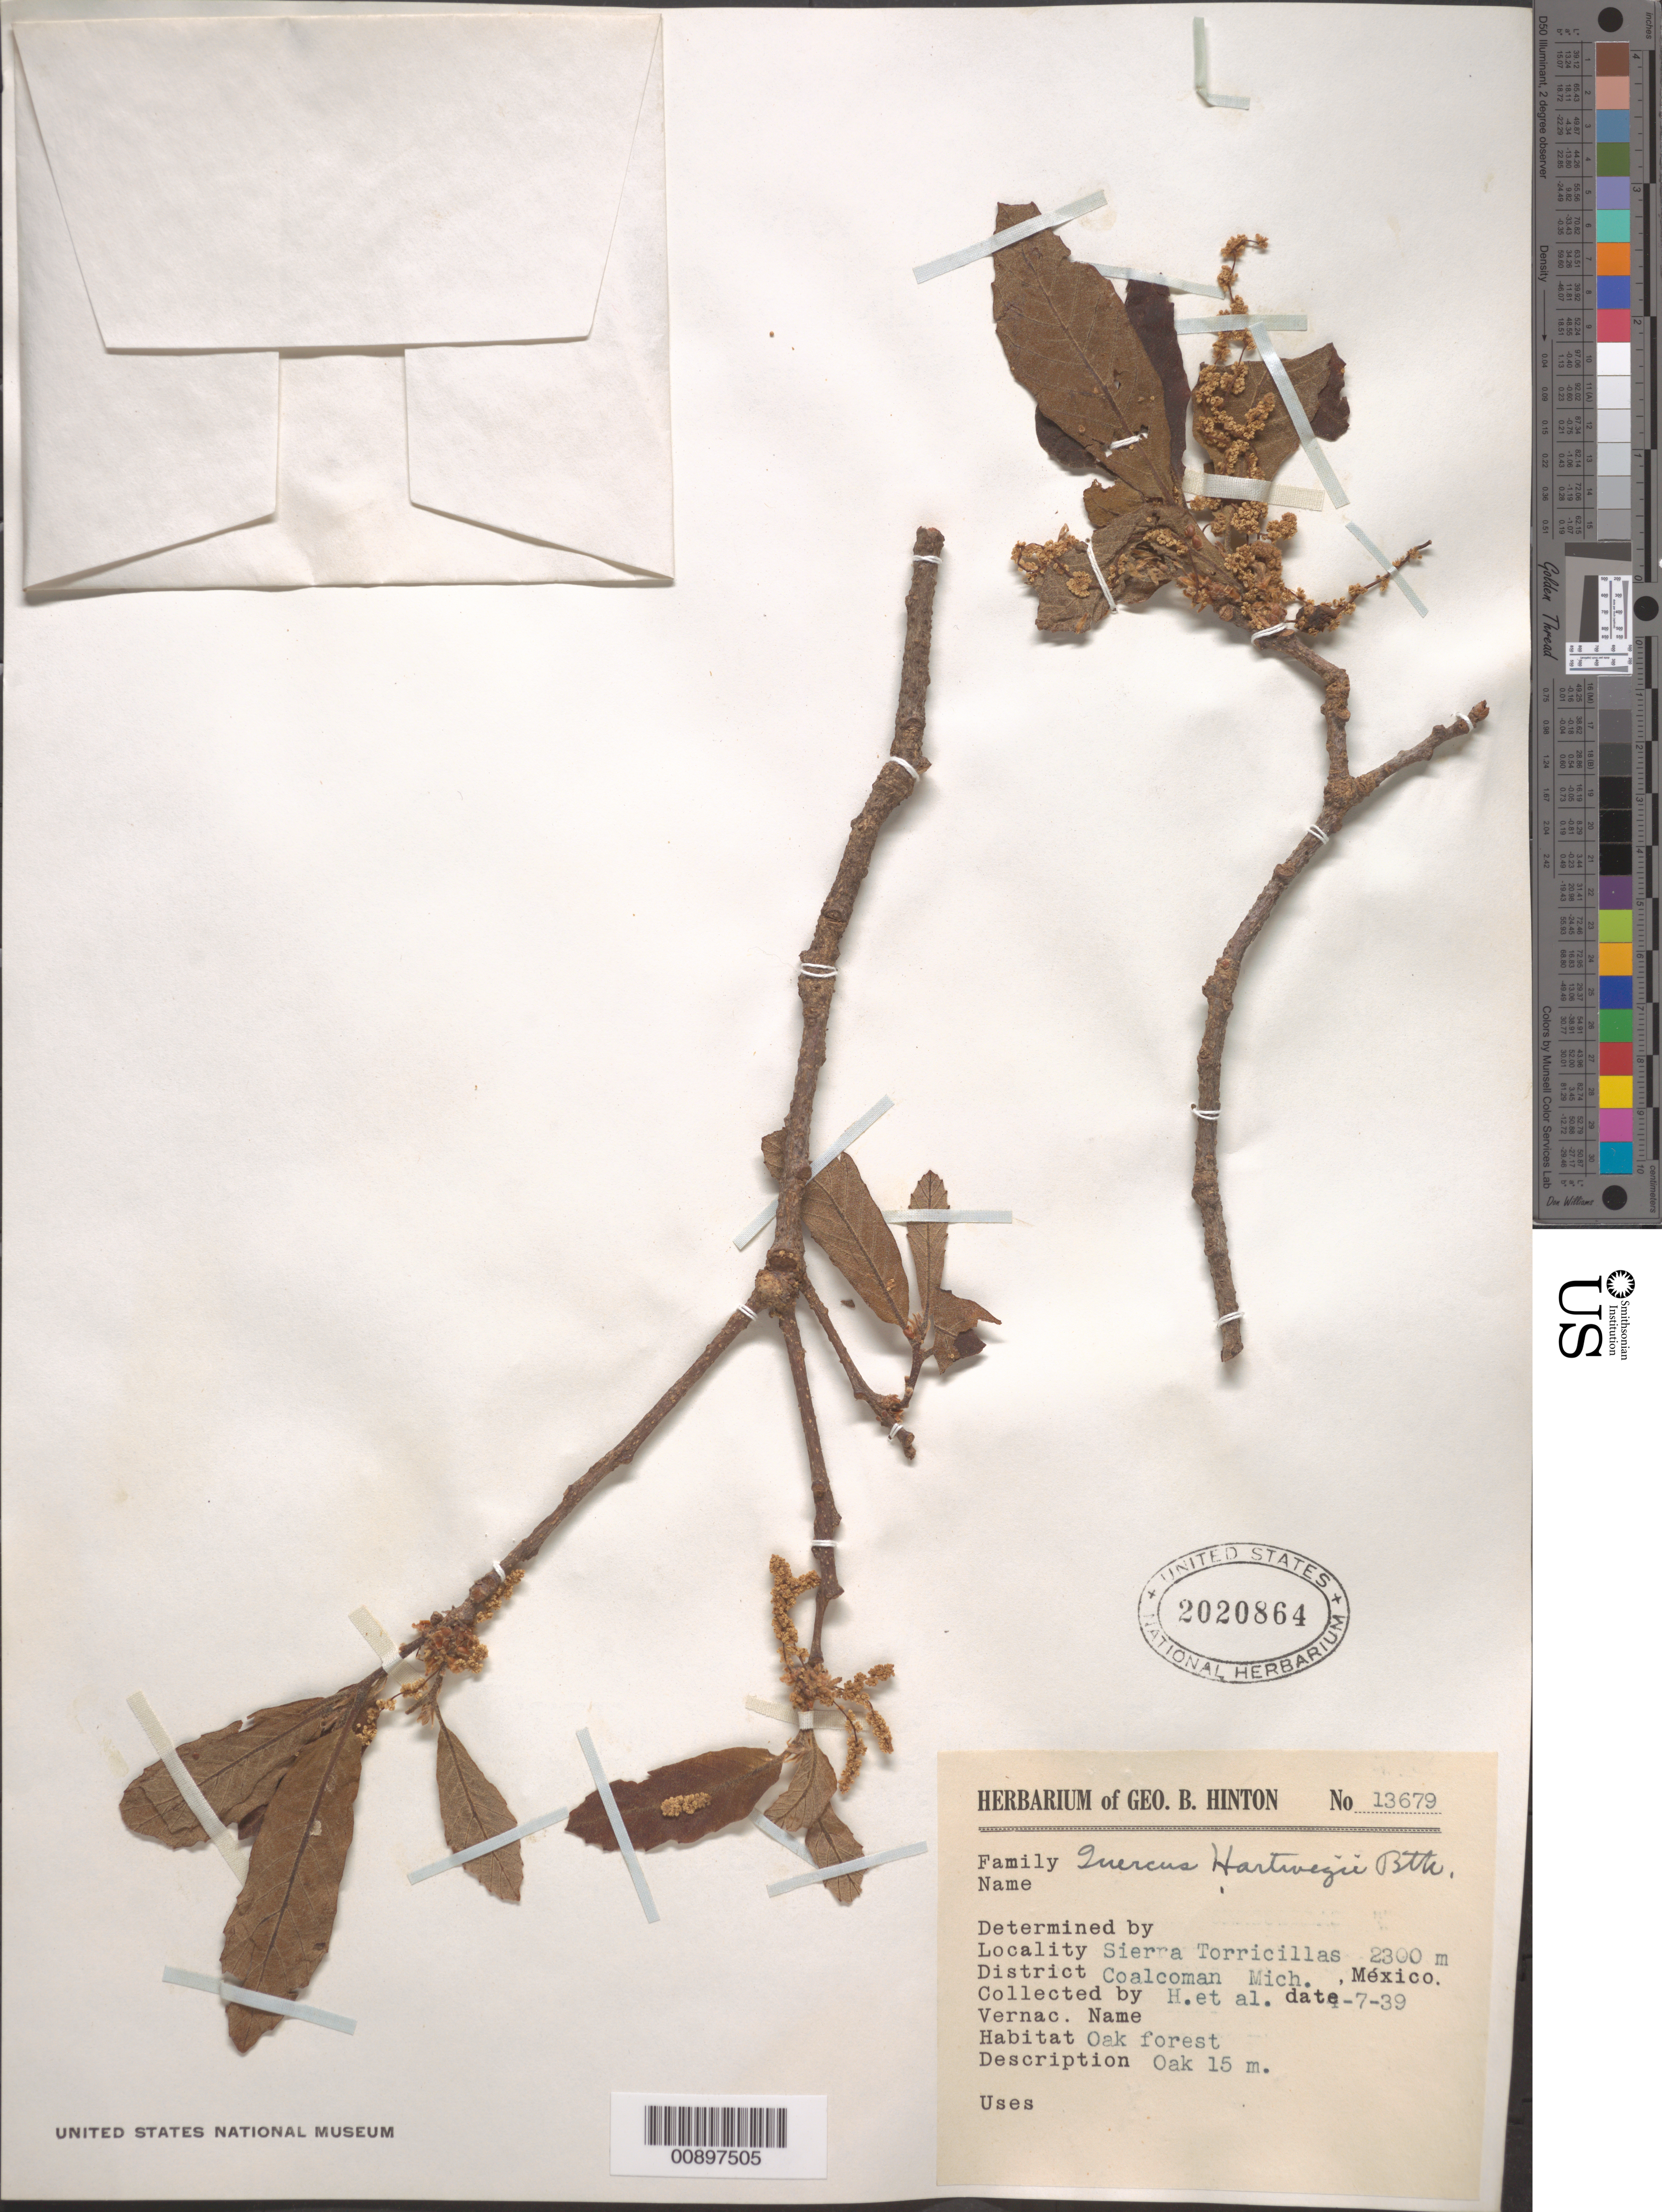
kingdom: Plantae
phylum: Tracheophyta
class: Magnoliopsida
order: Fagales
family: Fagaceae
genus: Quercus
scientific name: Quercus hartwegii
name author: Benth.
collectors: G. B. Hinton & et al.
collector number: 13679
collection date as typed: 07 Apr 1939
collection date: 1939-04-07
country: Mexico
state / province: Michoacán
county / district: Coalcomán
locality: Sierra de Torricillas, District Coalcomán, Michoacán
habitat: Oak forest.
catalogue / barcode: US 2020864